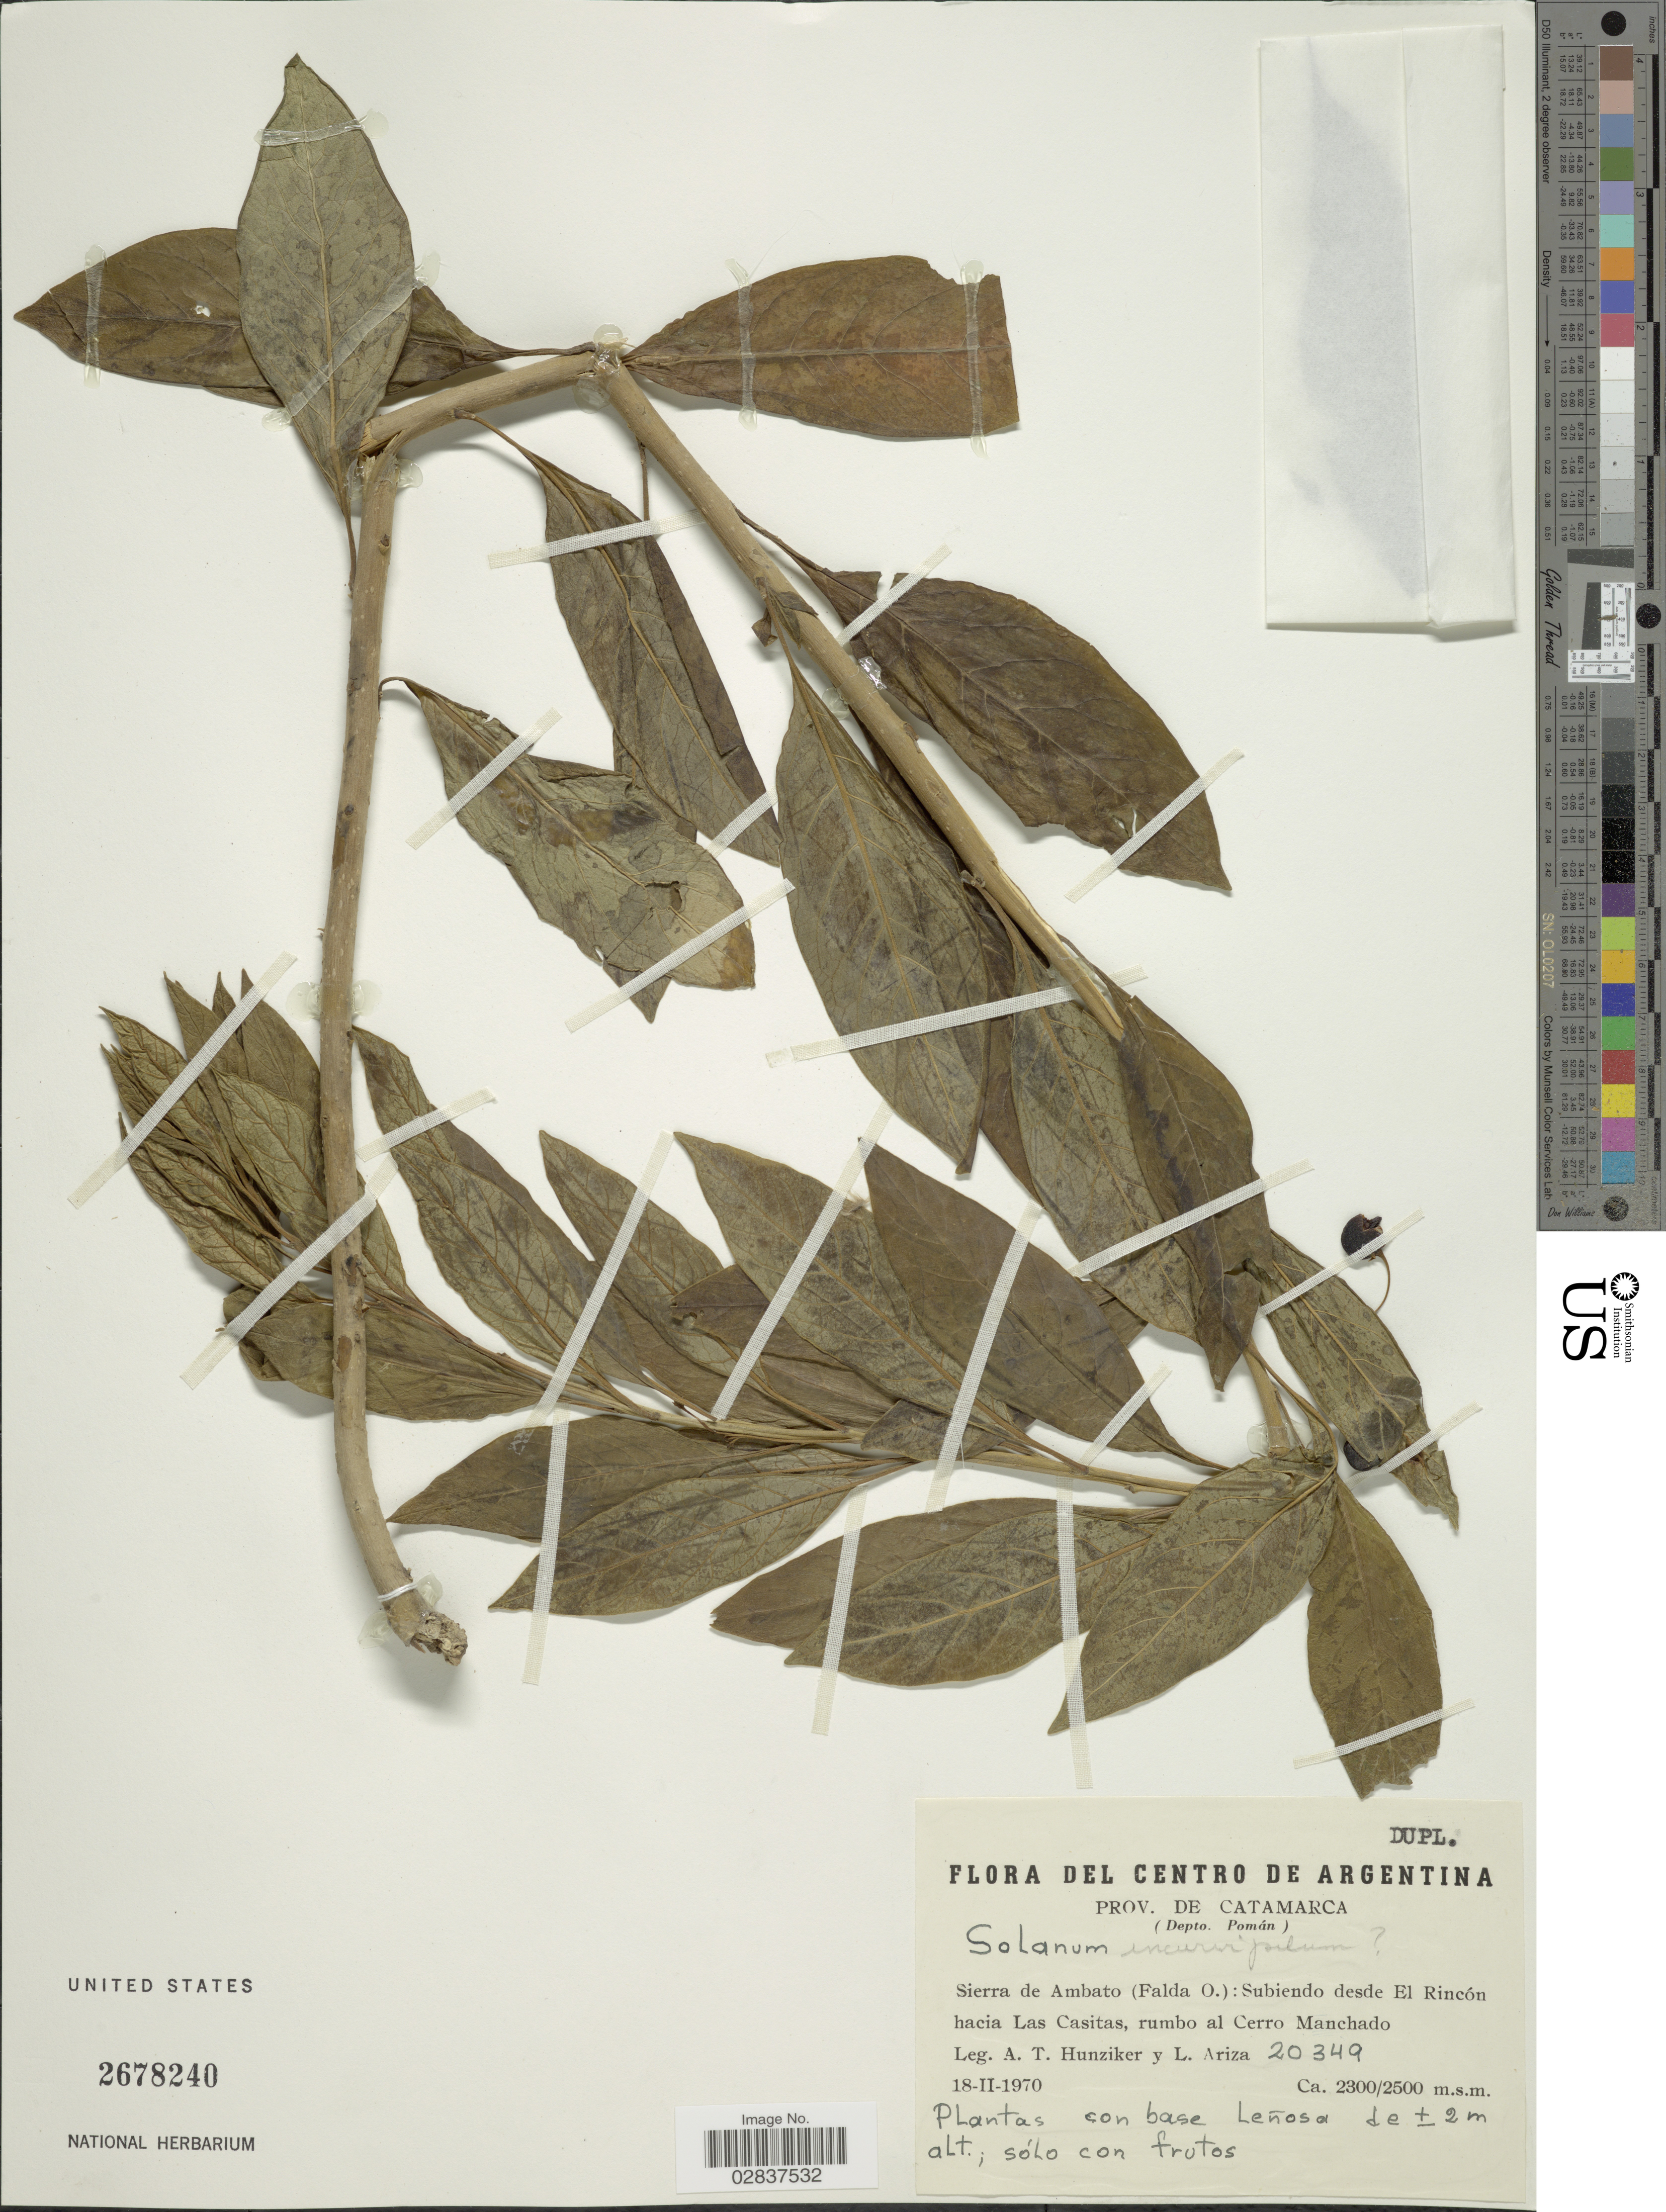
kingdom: Plantae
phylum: Tracheophyta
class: Magnoliopsida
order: Solanales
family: Solanaceae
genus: Solanum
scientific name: Solanum incurvipilum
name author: Bitter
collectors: A. T. Hunziker & L. Ariza-Espinar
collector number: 20349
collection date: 1970-02-18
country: Argentina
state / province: Catamarca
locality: Depto. Pomán. Sierra de Ambato (Faldo O.): Subiendo desde El Rincón hacia Las Casitas, rumbo al Cerro Manchado.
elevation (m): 2300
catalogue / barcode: US 2678240